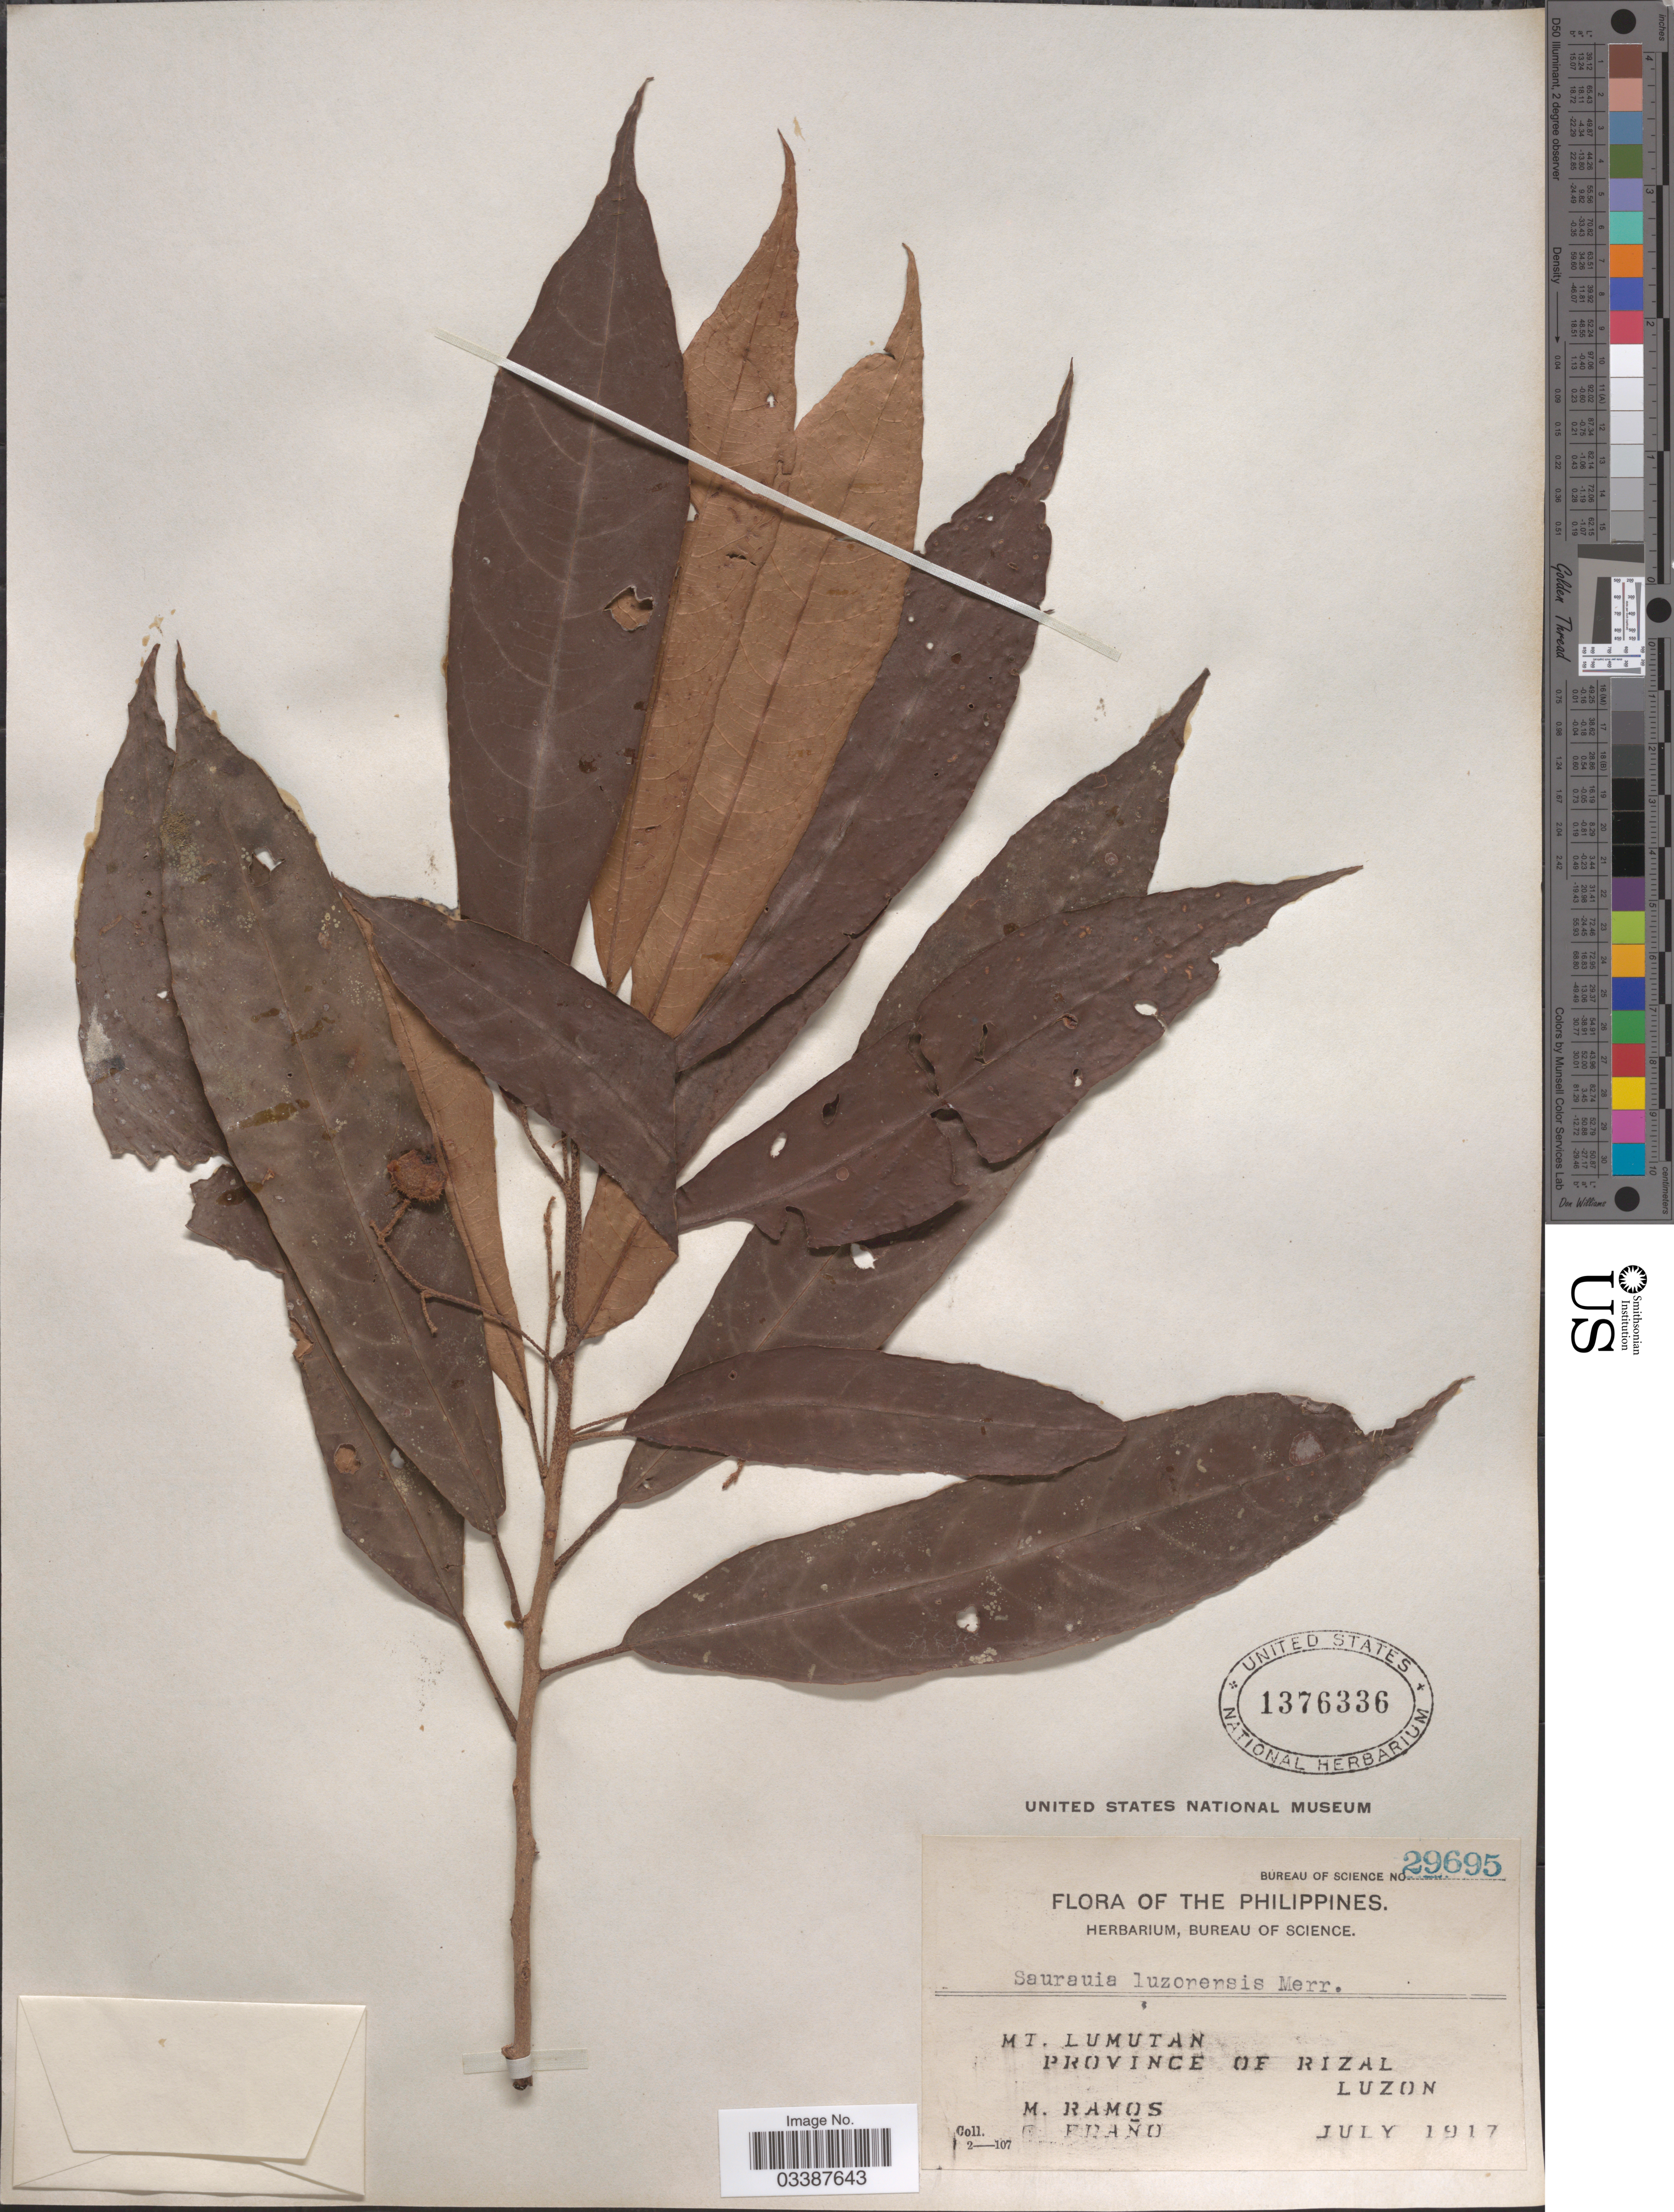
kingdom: Plantae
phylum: Tracheophyta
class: Magnoliopsida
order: Ericales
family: Actinidiaceae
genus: Saurauia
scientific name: Saurauia luzoniensis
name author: Merr.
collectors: M. Ramos & G. Edaño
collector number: Bureau of Science 29695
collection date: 1917-07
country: Philippines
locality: Mt. Lumutan, Province of Rizal, Luzon.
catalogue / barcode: US 1376336